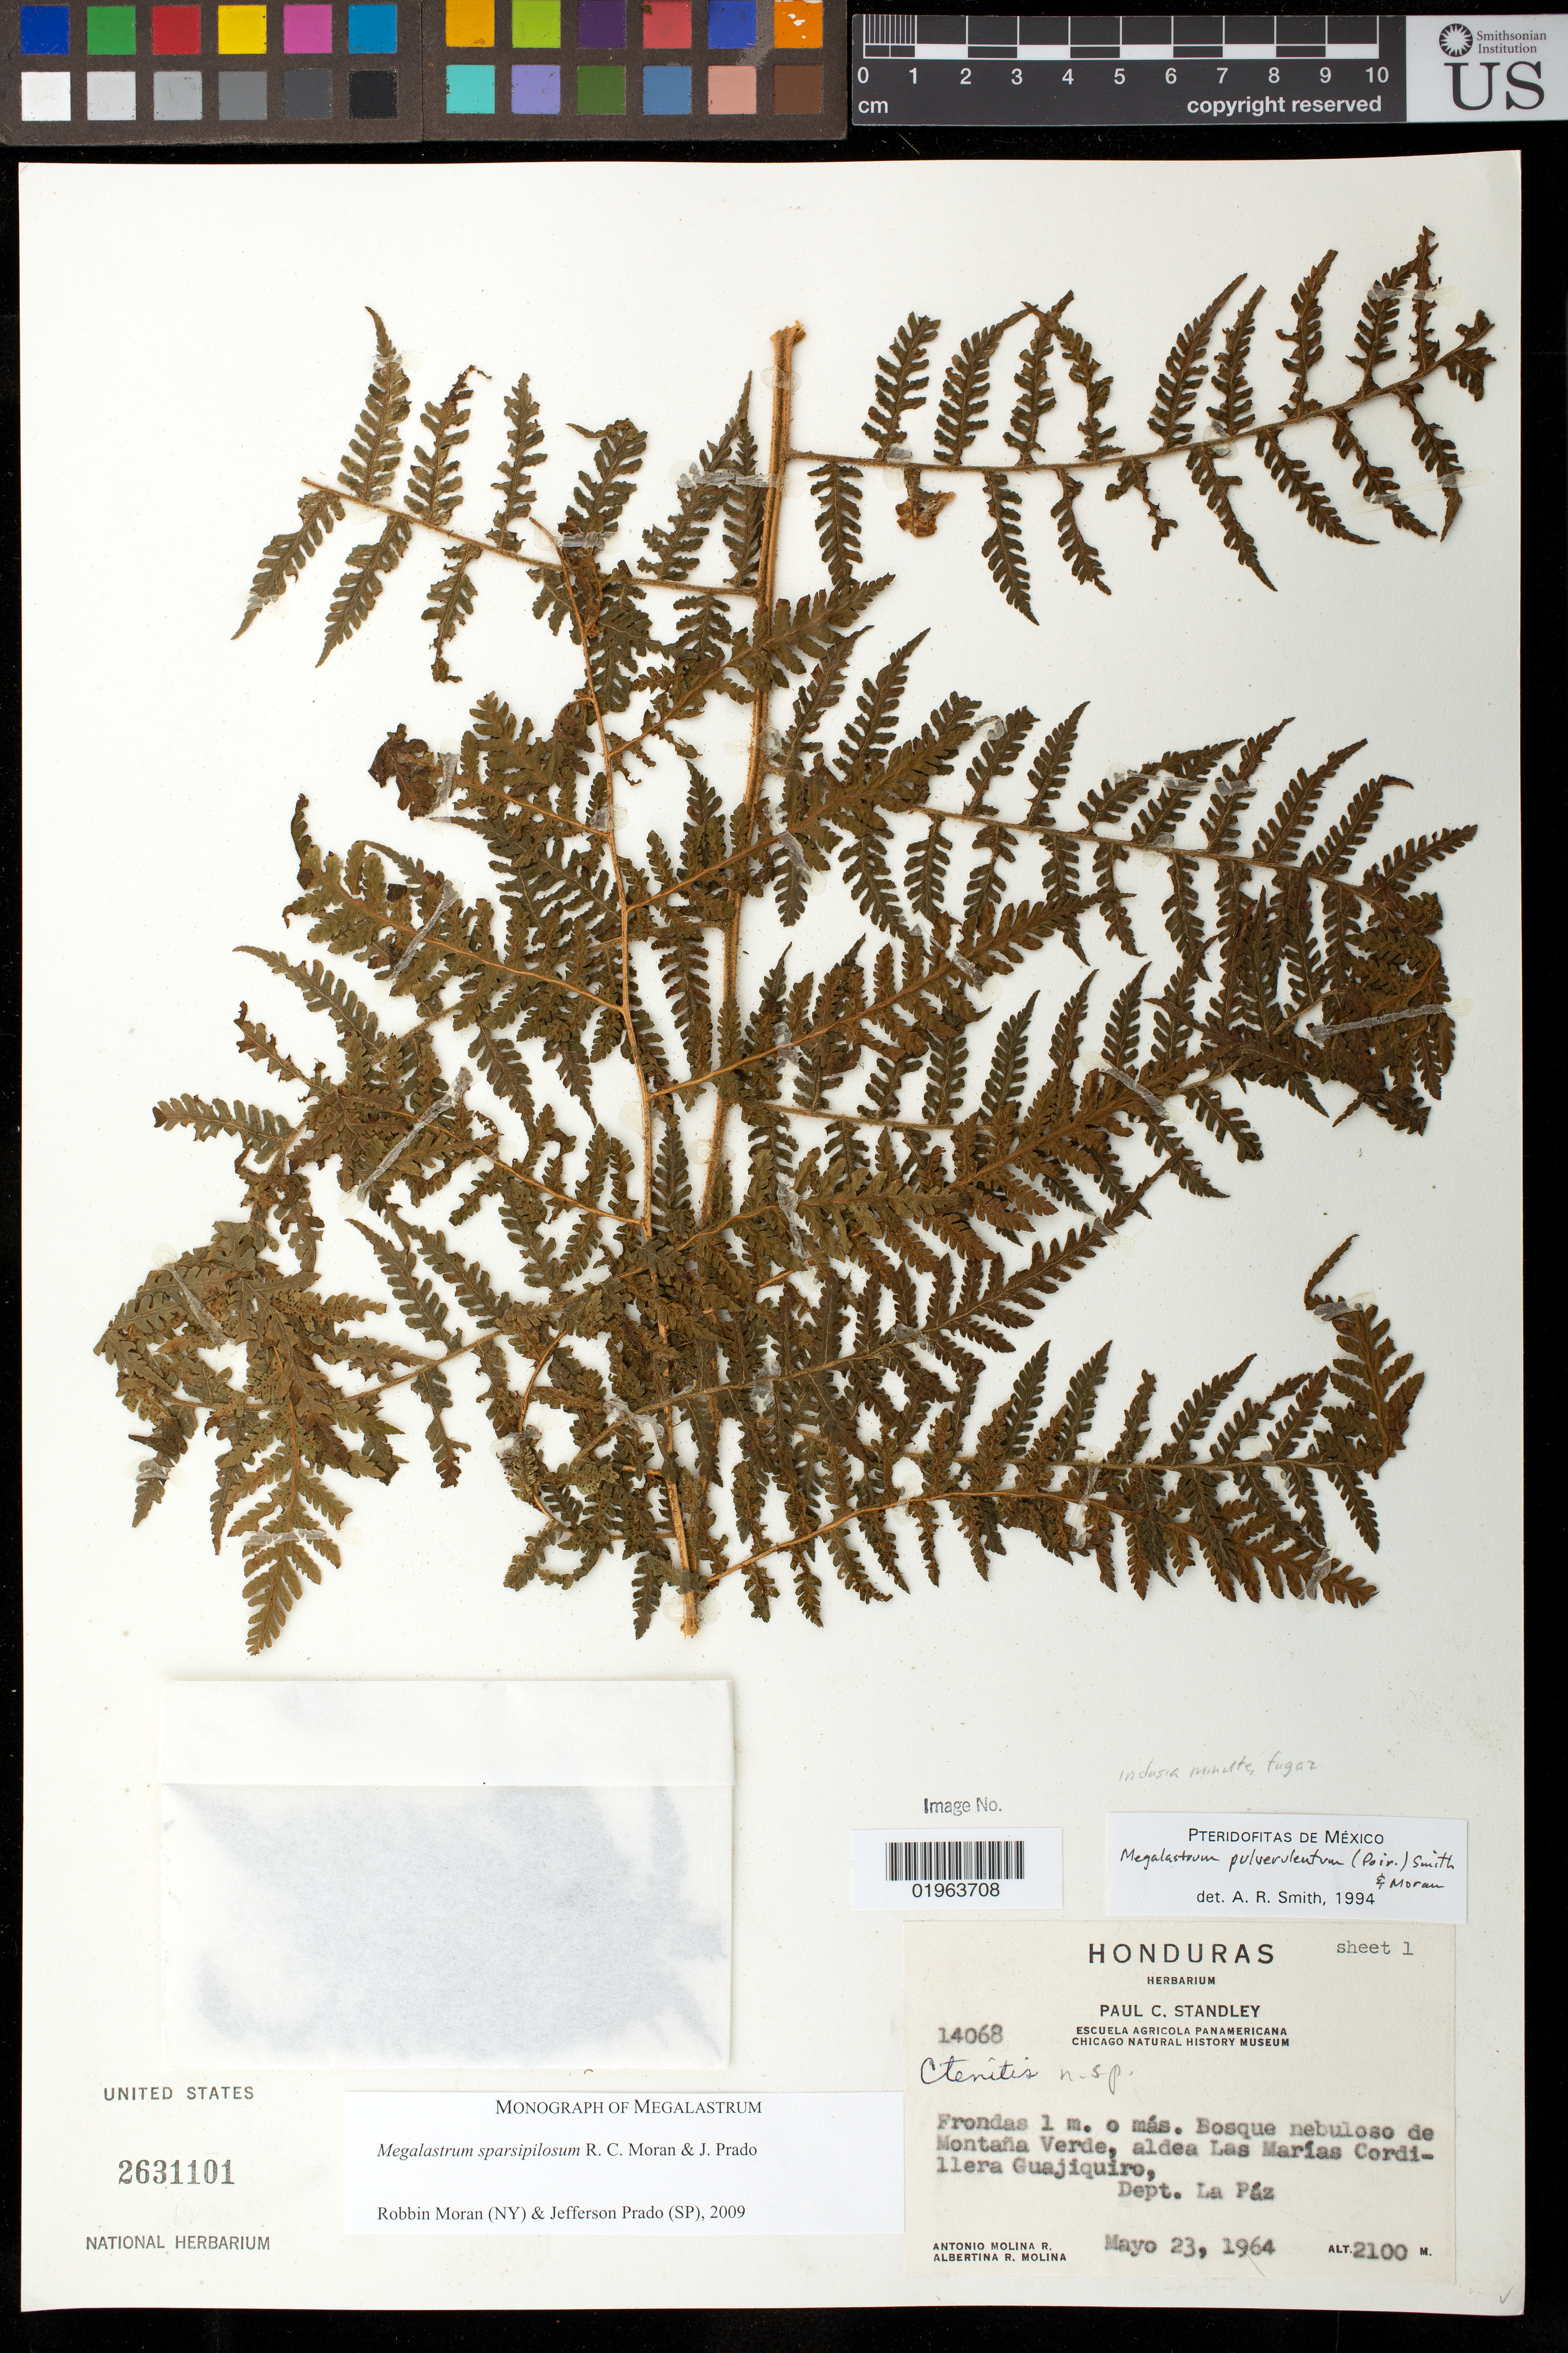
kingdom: Plantae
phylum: Tracheophyta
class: Polypodiopsida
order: Polypodiales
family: Dryopteridaceae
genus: Megalastrum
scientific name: Megalastrum sparsipilosum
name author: R.C. Moran & J. Prado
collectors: A. R. Molina & A. Molina R.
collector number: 14068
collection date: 1964-05-23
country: Honduras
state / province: La Páz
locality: Frondas 1 m o mas. Bosque nebuloso de Montana Verde, aldea Las Marias Cordillera Guajiquiro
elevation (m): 2100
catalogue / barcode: US 2631101